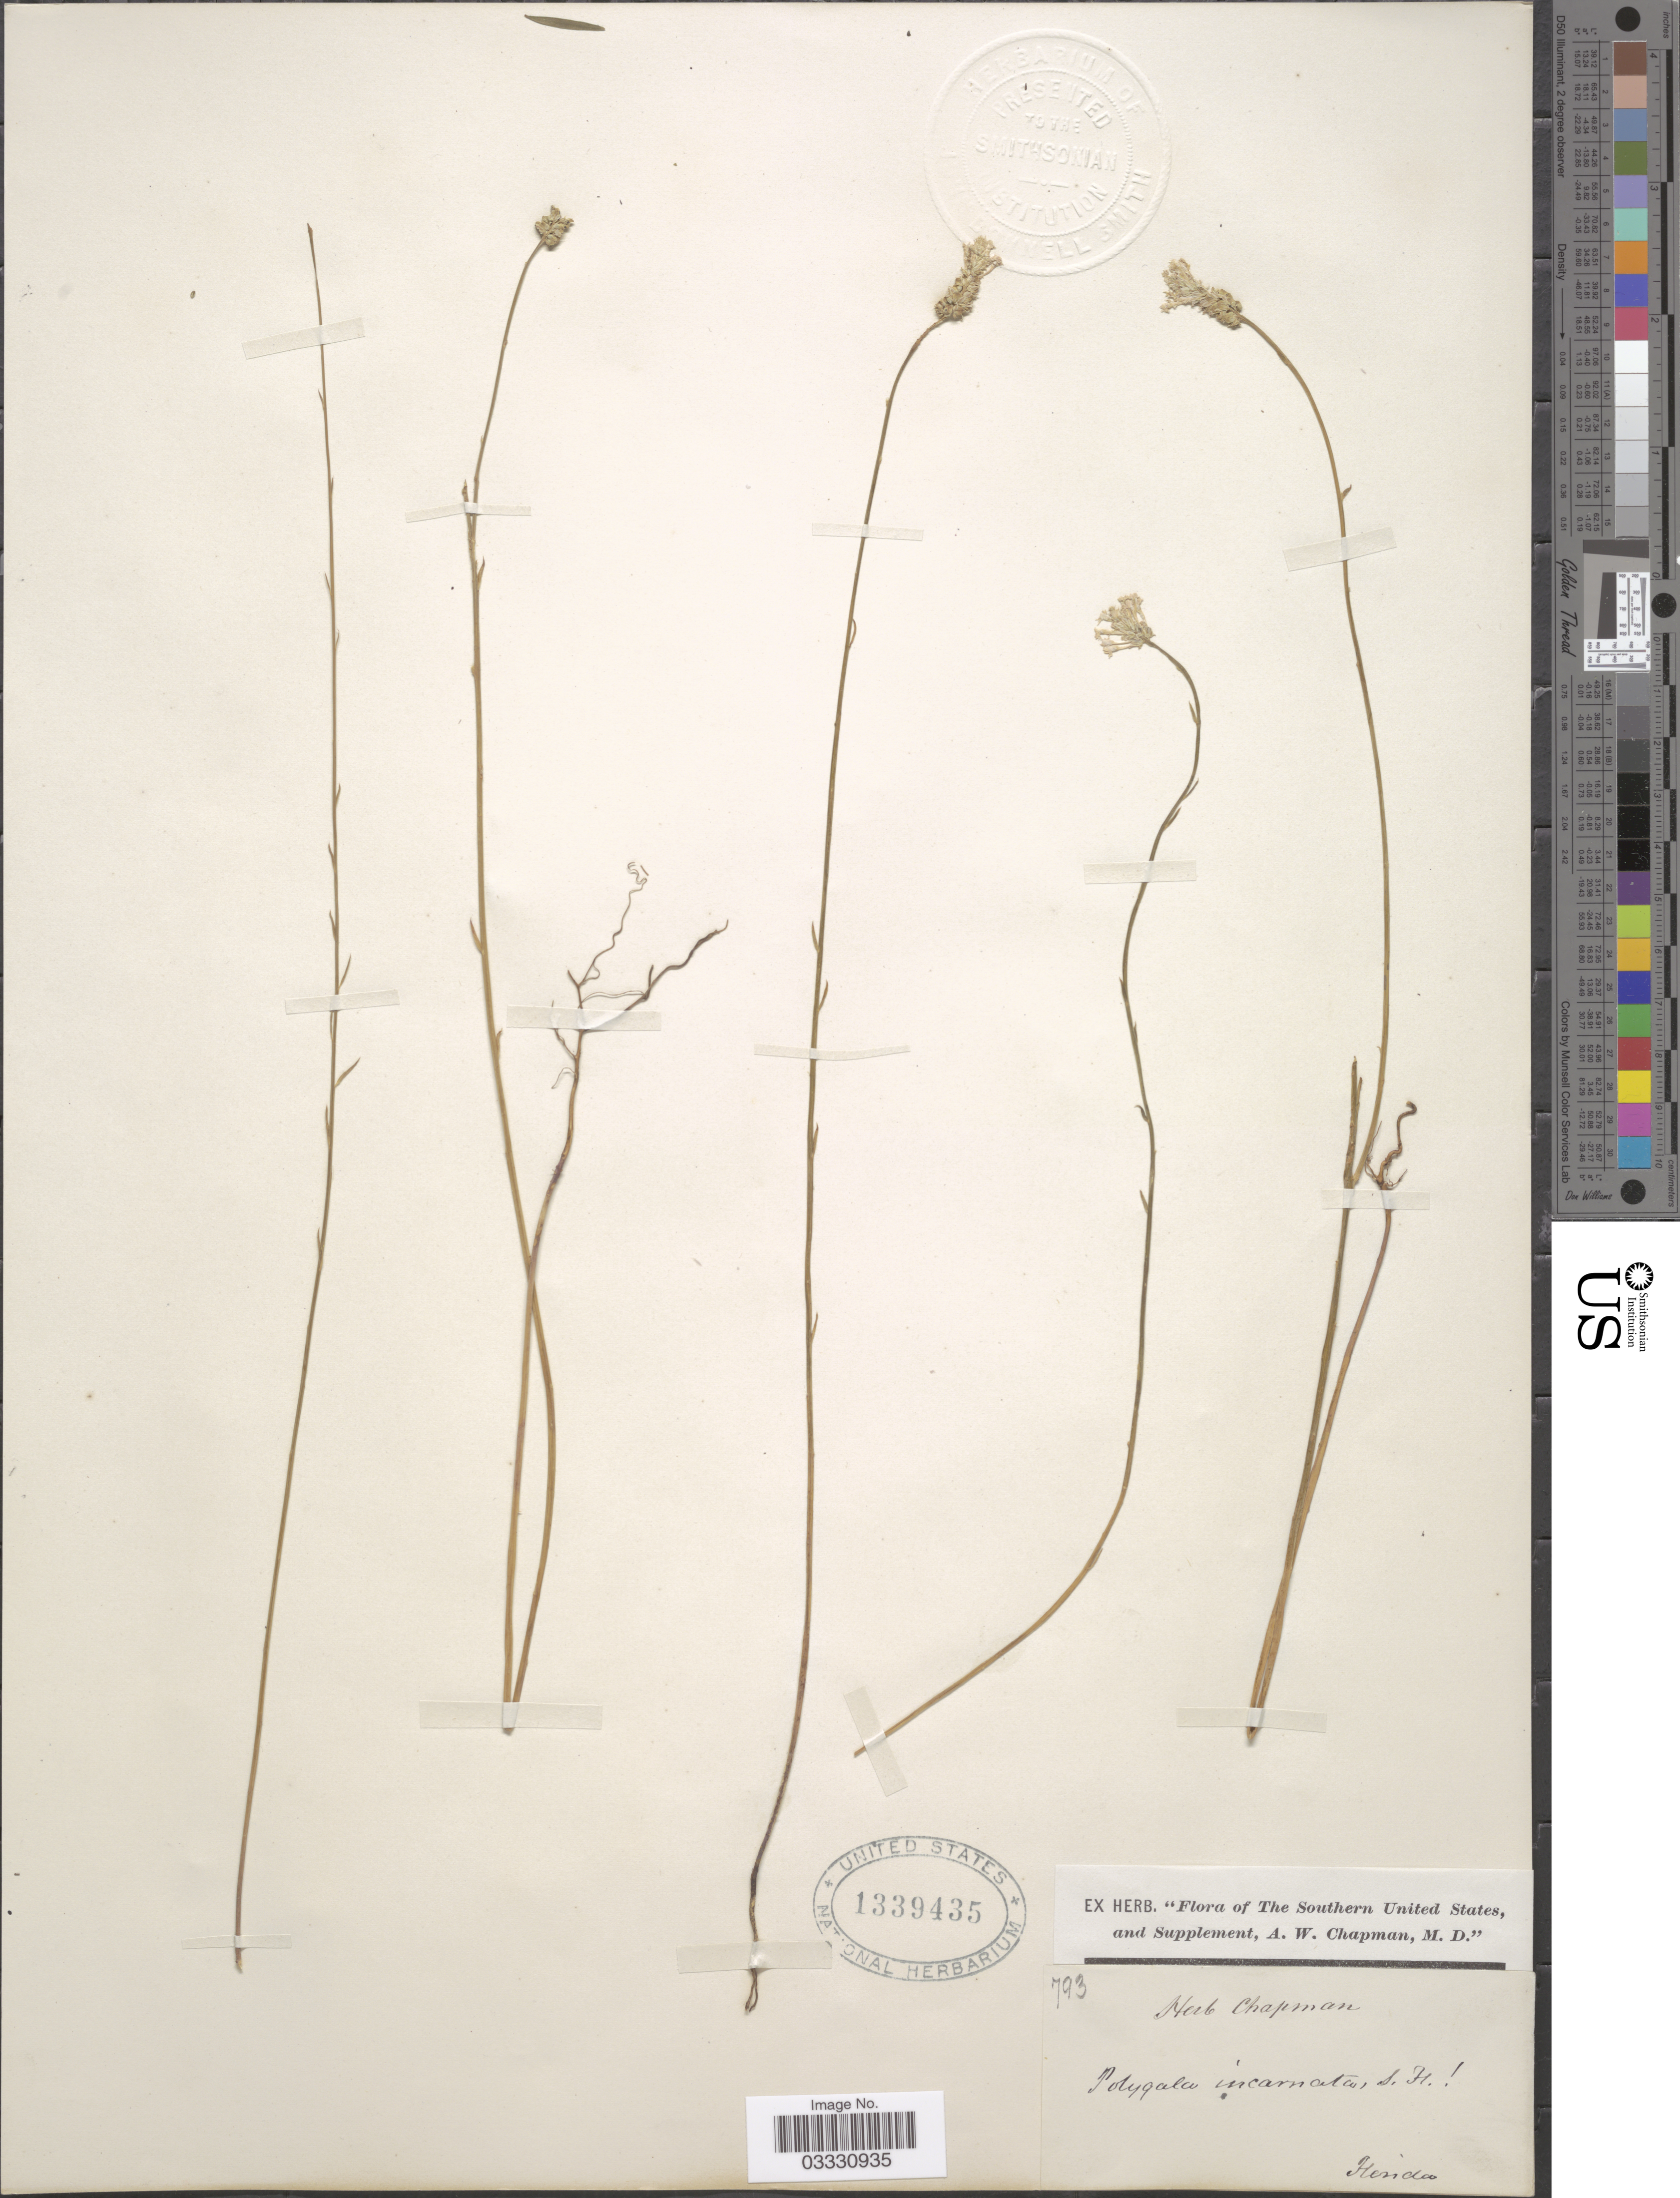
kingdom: Plantae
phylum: Tracheophyta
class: Magnoliopsida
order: Fabales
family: Polygalaceae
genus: Polygala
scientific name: Polygala incarnata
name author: L.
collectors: ex herb. A.W. Chapman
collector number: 793?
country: United States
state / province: Florida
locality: Southern United States.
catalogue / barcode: US 1339435